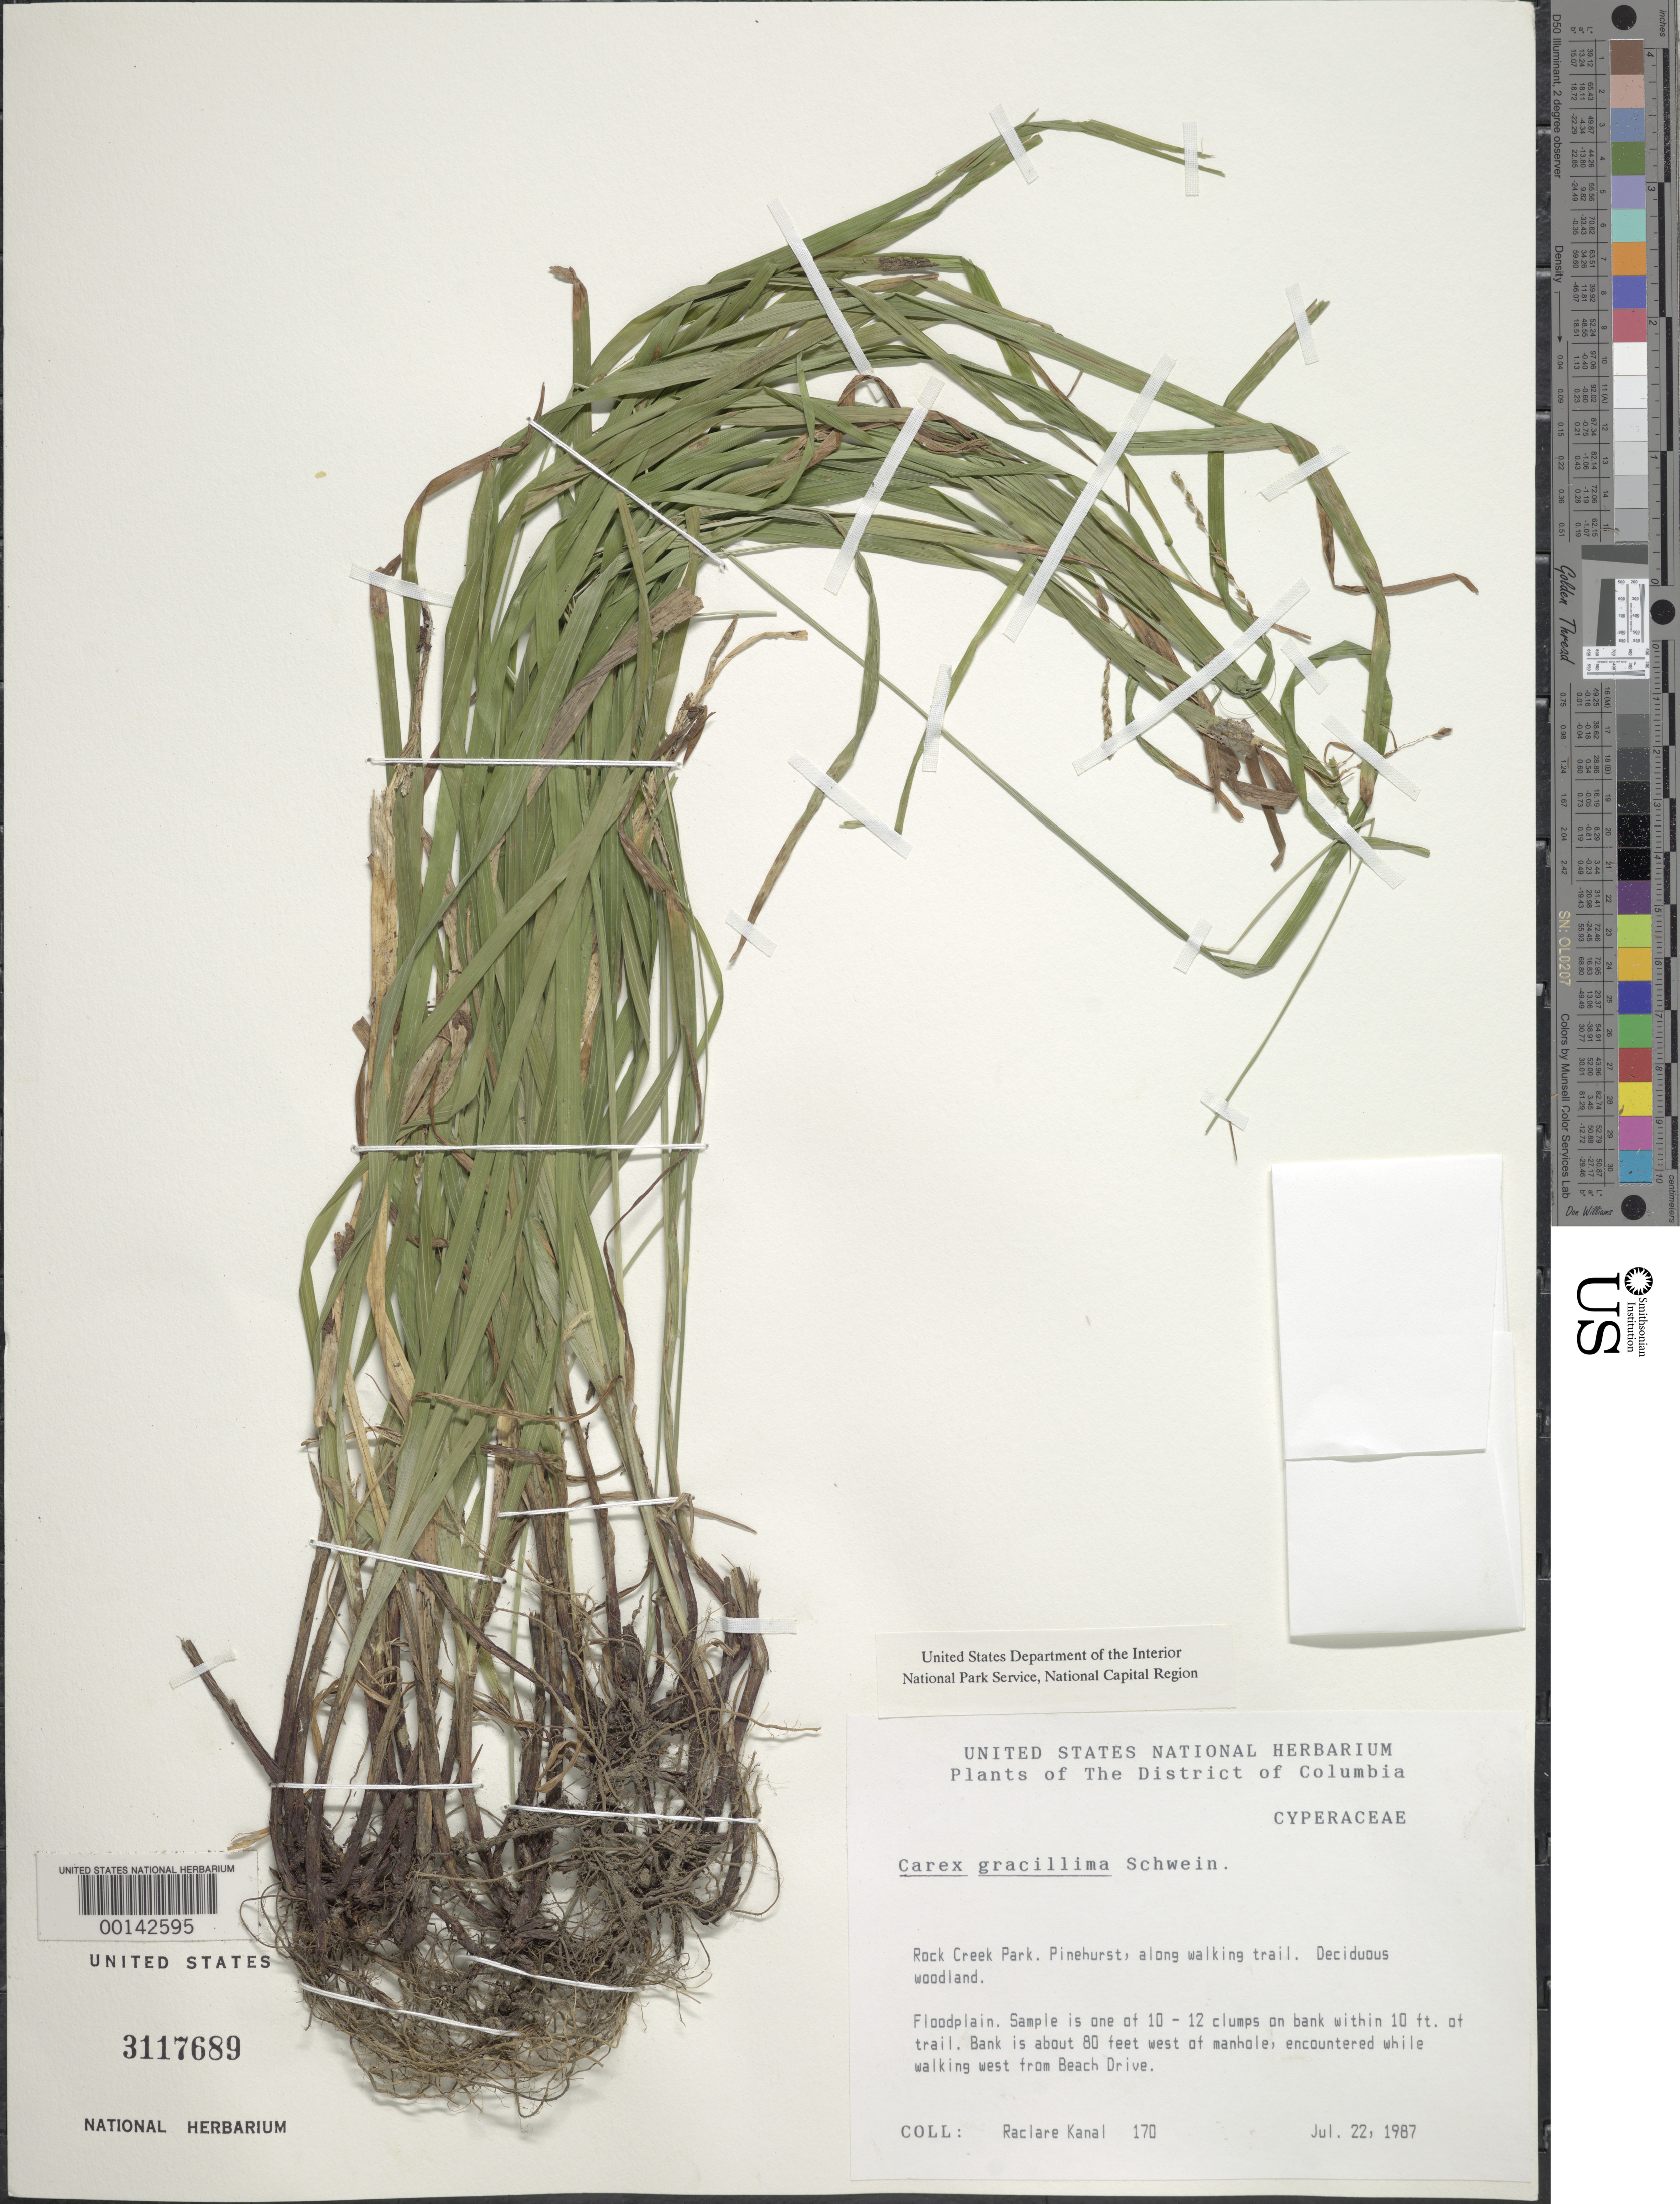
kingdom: Plantae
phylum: Tracheophyta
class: Liliopsida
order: Poales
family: Cyperaceae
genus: Carex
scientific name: Carex gracillima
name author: Schwein.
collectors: R. Kanal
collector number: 170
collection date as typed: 22 Jul 1987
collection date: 1987-07-22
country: United States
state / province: District of Columbia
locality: Rock Creek Park. Pinehurst, along Walking trail. Rock Creek Park & vicinity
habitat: Deciduous woodland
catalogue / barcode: US 3117689